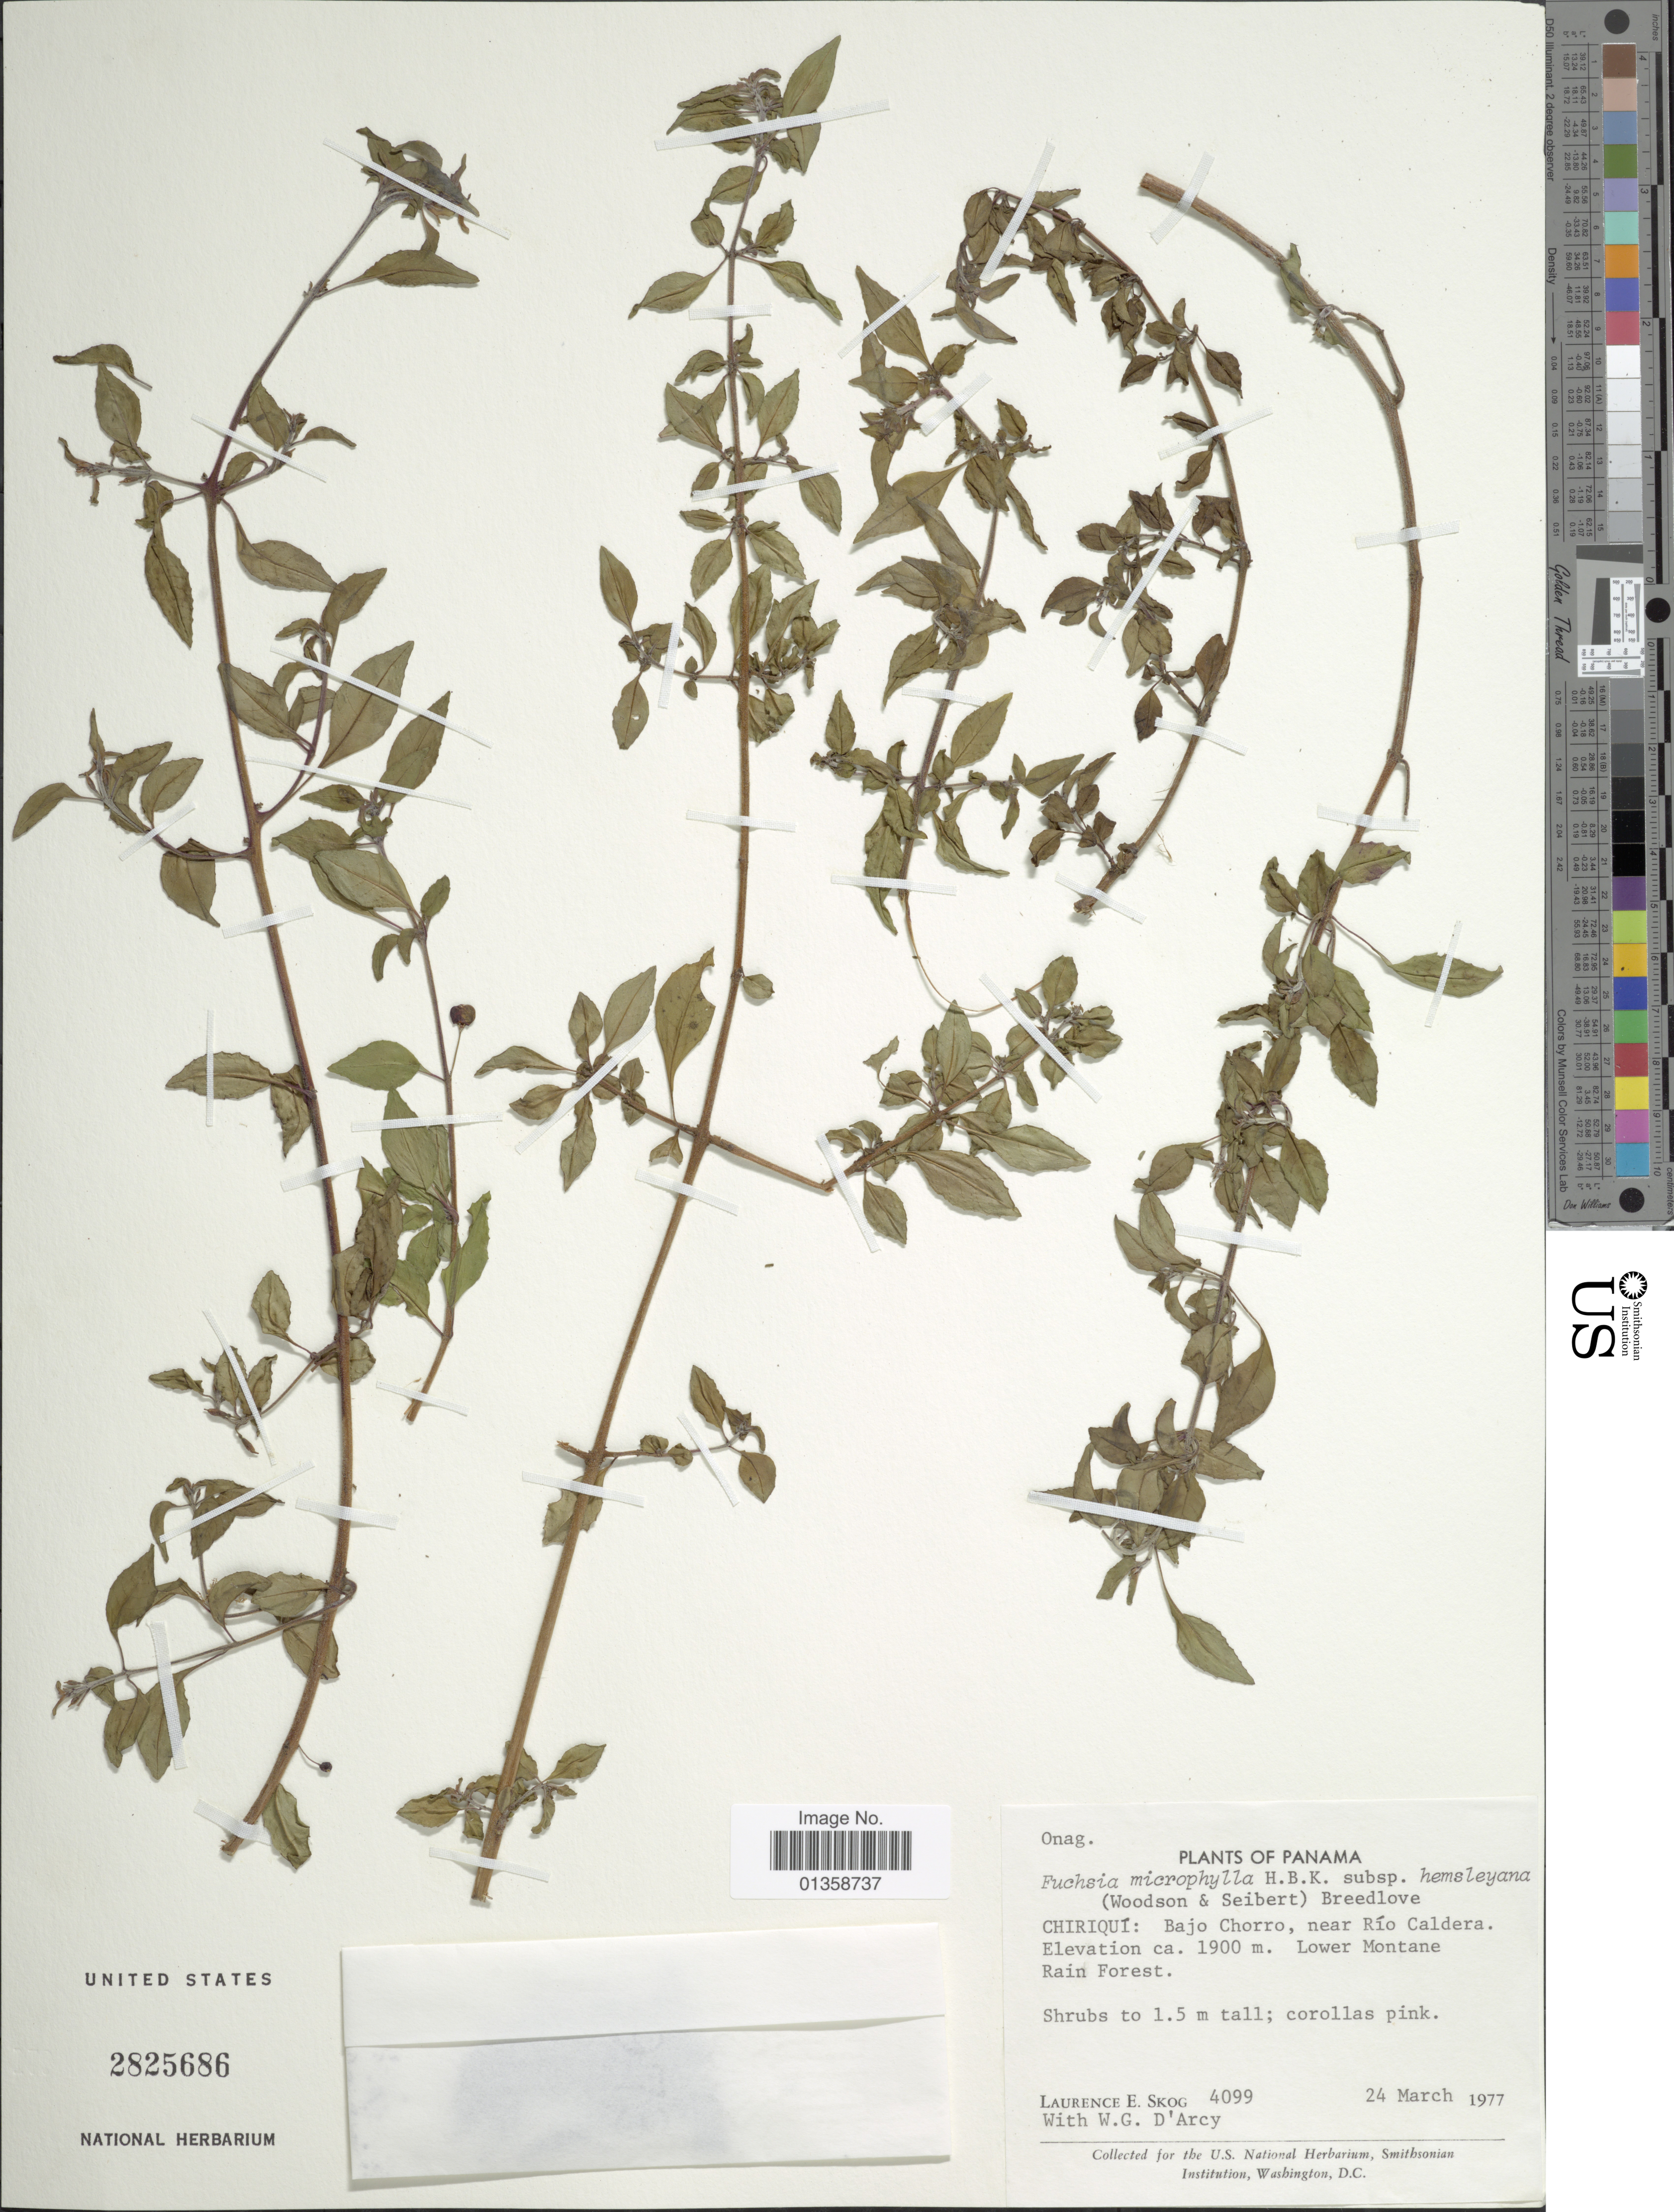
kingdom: Plantae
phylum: Tracheophyta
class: Magnoliopsida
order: Myrtales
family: Onagraceae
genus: Fuchsia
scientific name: Fuchsia microphylla subsp. hemsleyana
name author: (Woodson & Seibert) Breedlove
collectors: L. E. Skog & W. G. D'Arcy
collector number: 4099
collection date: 1977-03-24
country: Panama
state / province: Chiriqui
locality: Bajo Chorro, near Río Caldera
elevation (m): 1900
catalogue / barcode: US 2825686